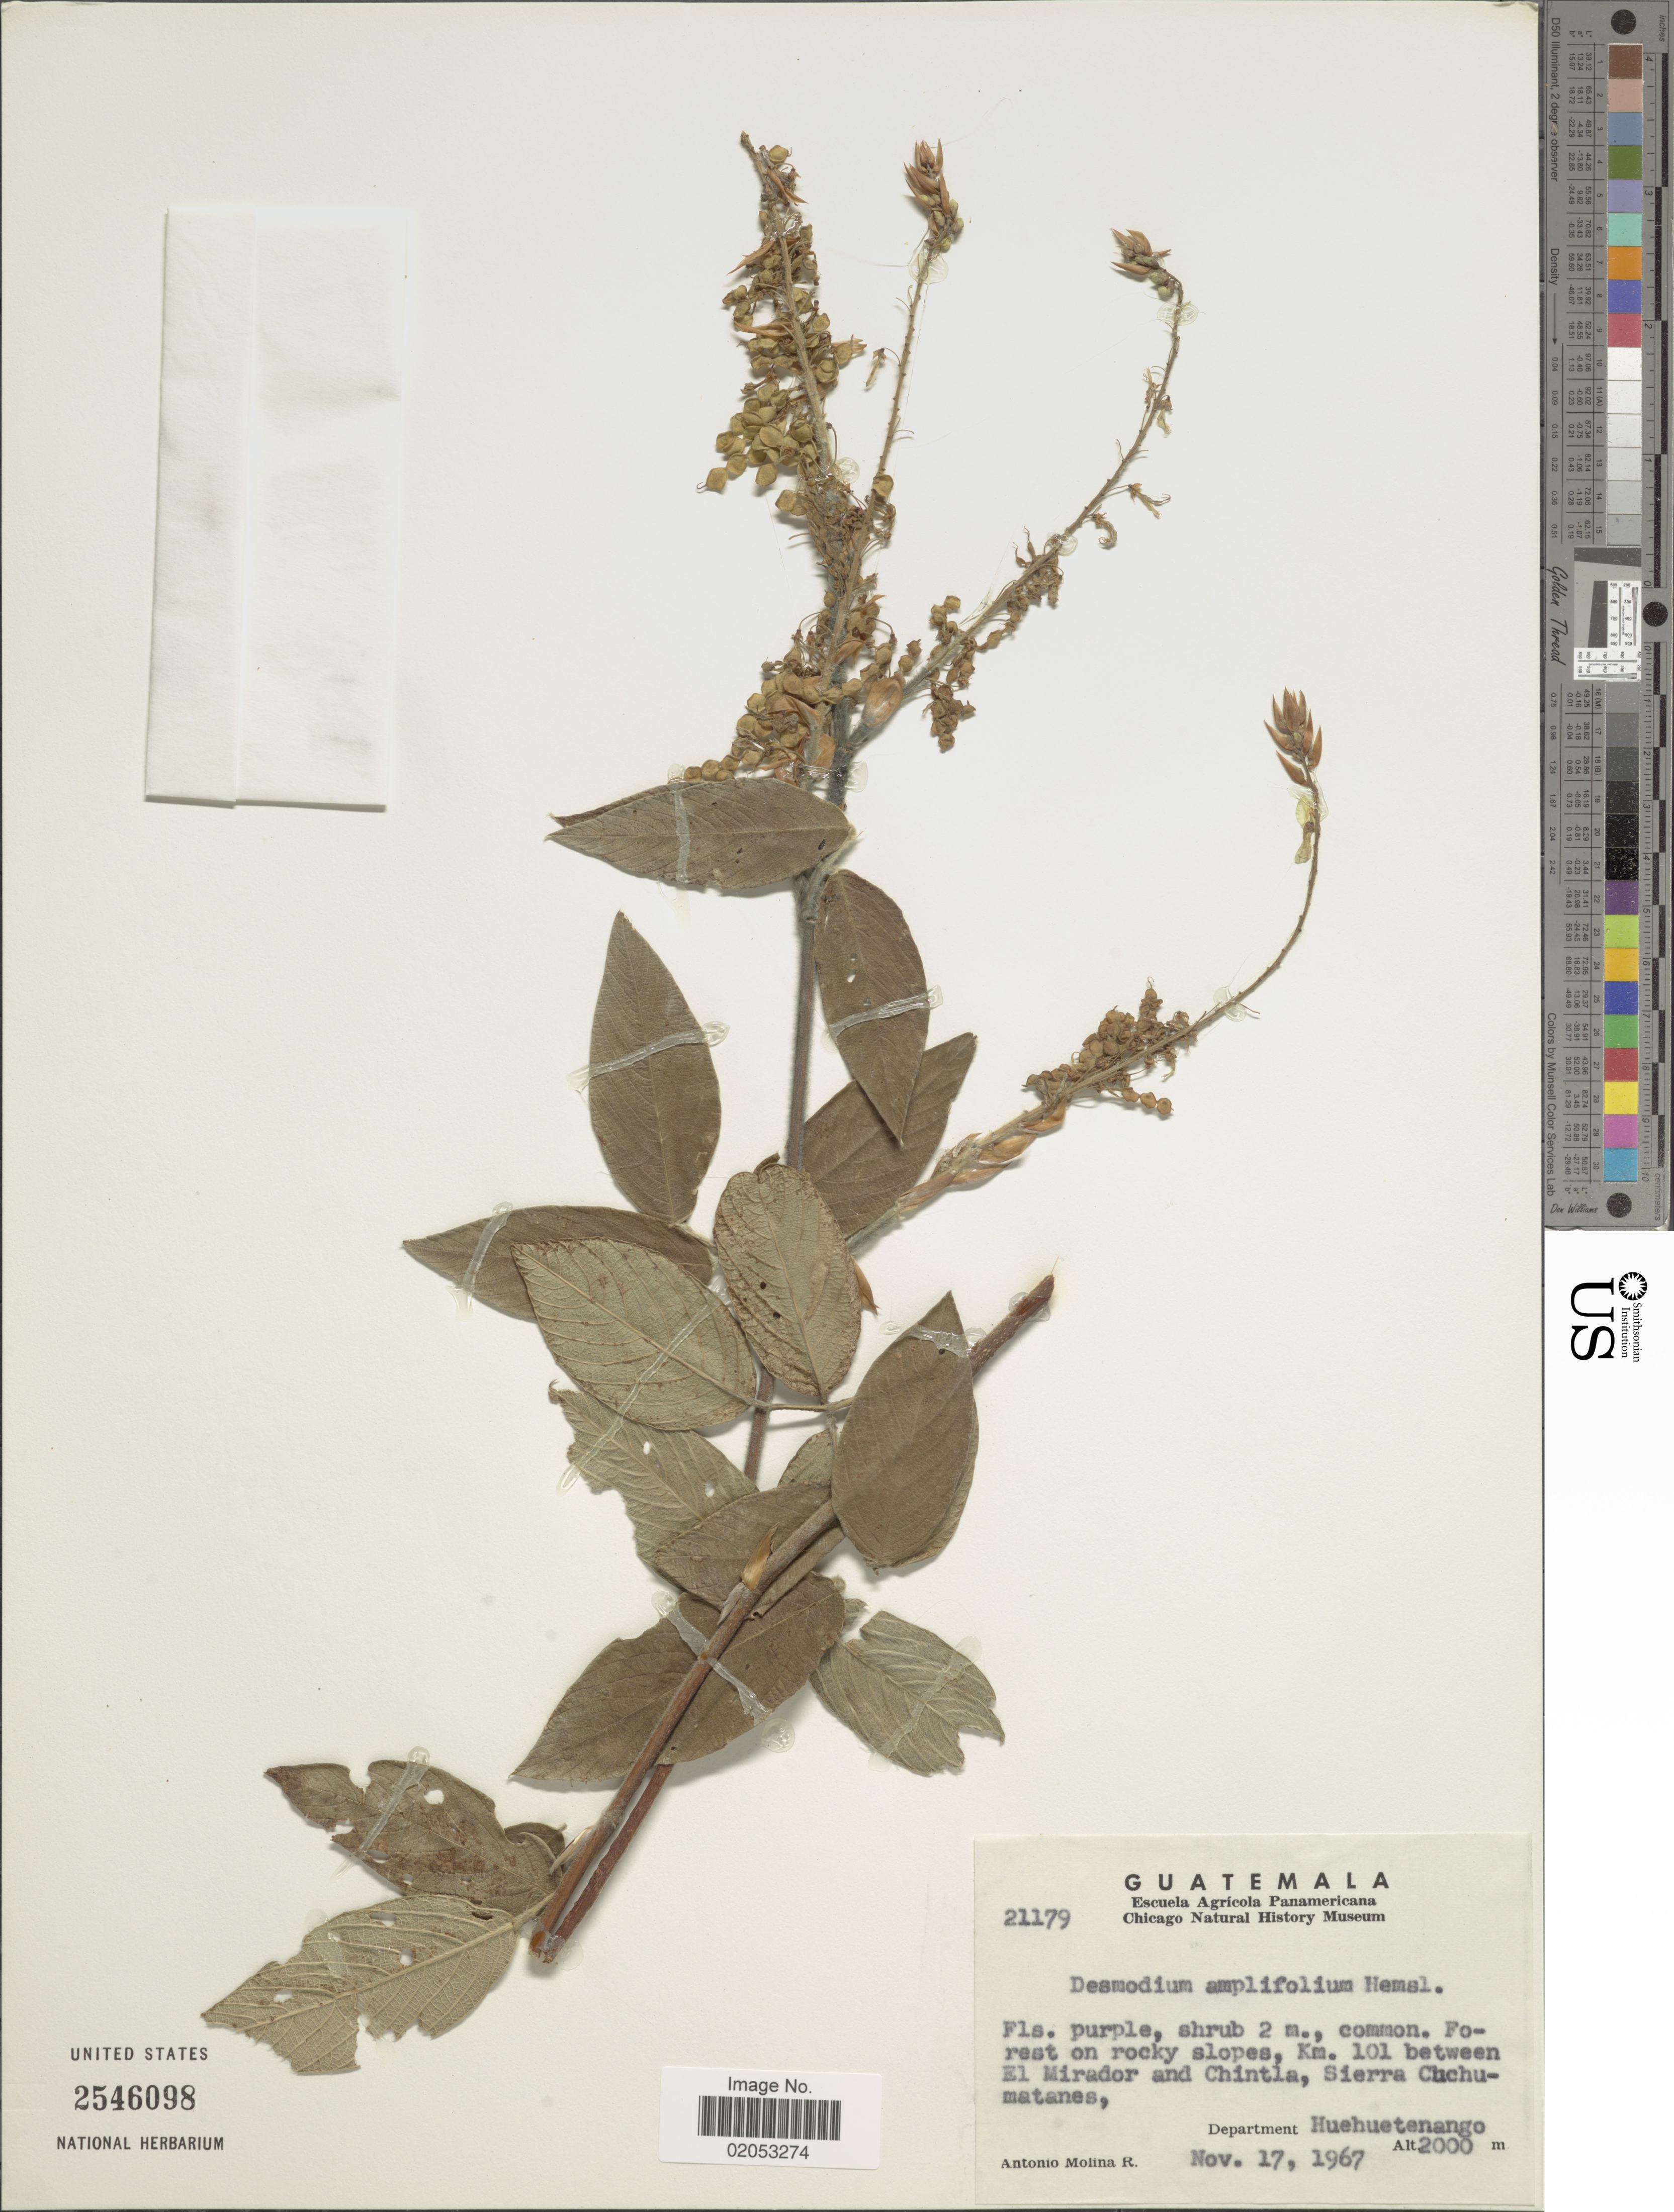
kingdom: Plantae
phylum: Tracheophyta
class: Magnoliopsida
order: Fabales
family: Fabaceae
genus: Desmodium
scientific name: Desmodium amplifolium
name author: Hemsl.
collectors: A. Molina R.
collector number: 21179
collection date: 1967-11-17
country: Guatemala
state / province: Huehuetenango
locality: Km 101 between El Mirador and Chintla, Sierra Chchumatanes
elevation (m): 2000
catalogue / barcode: US 2546098